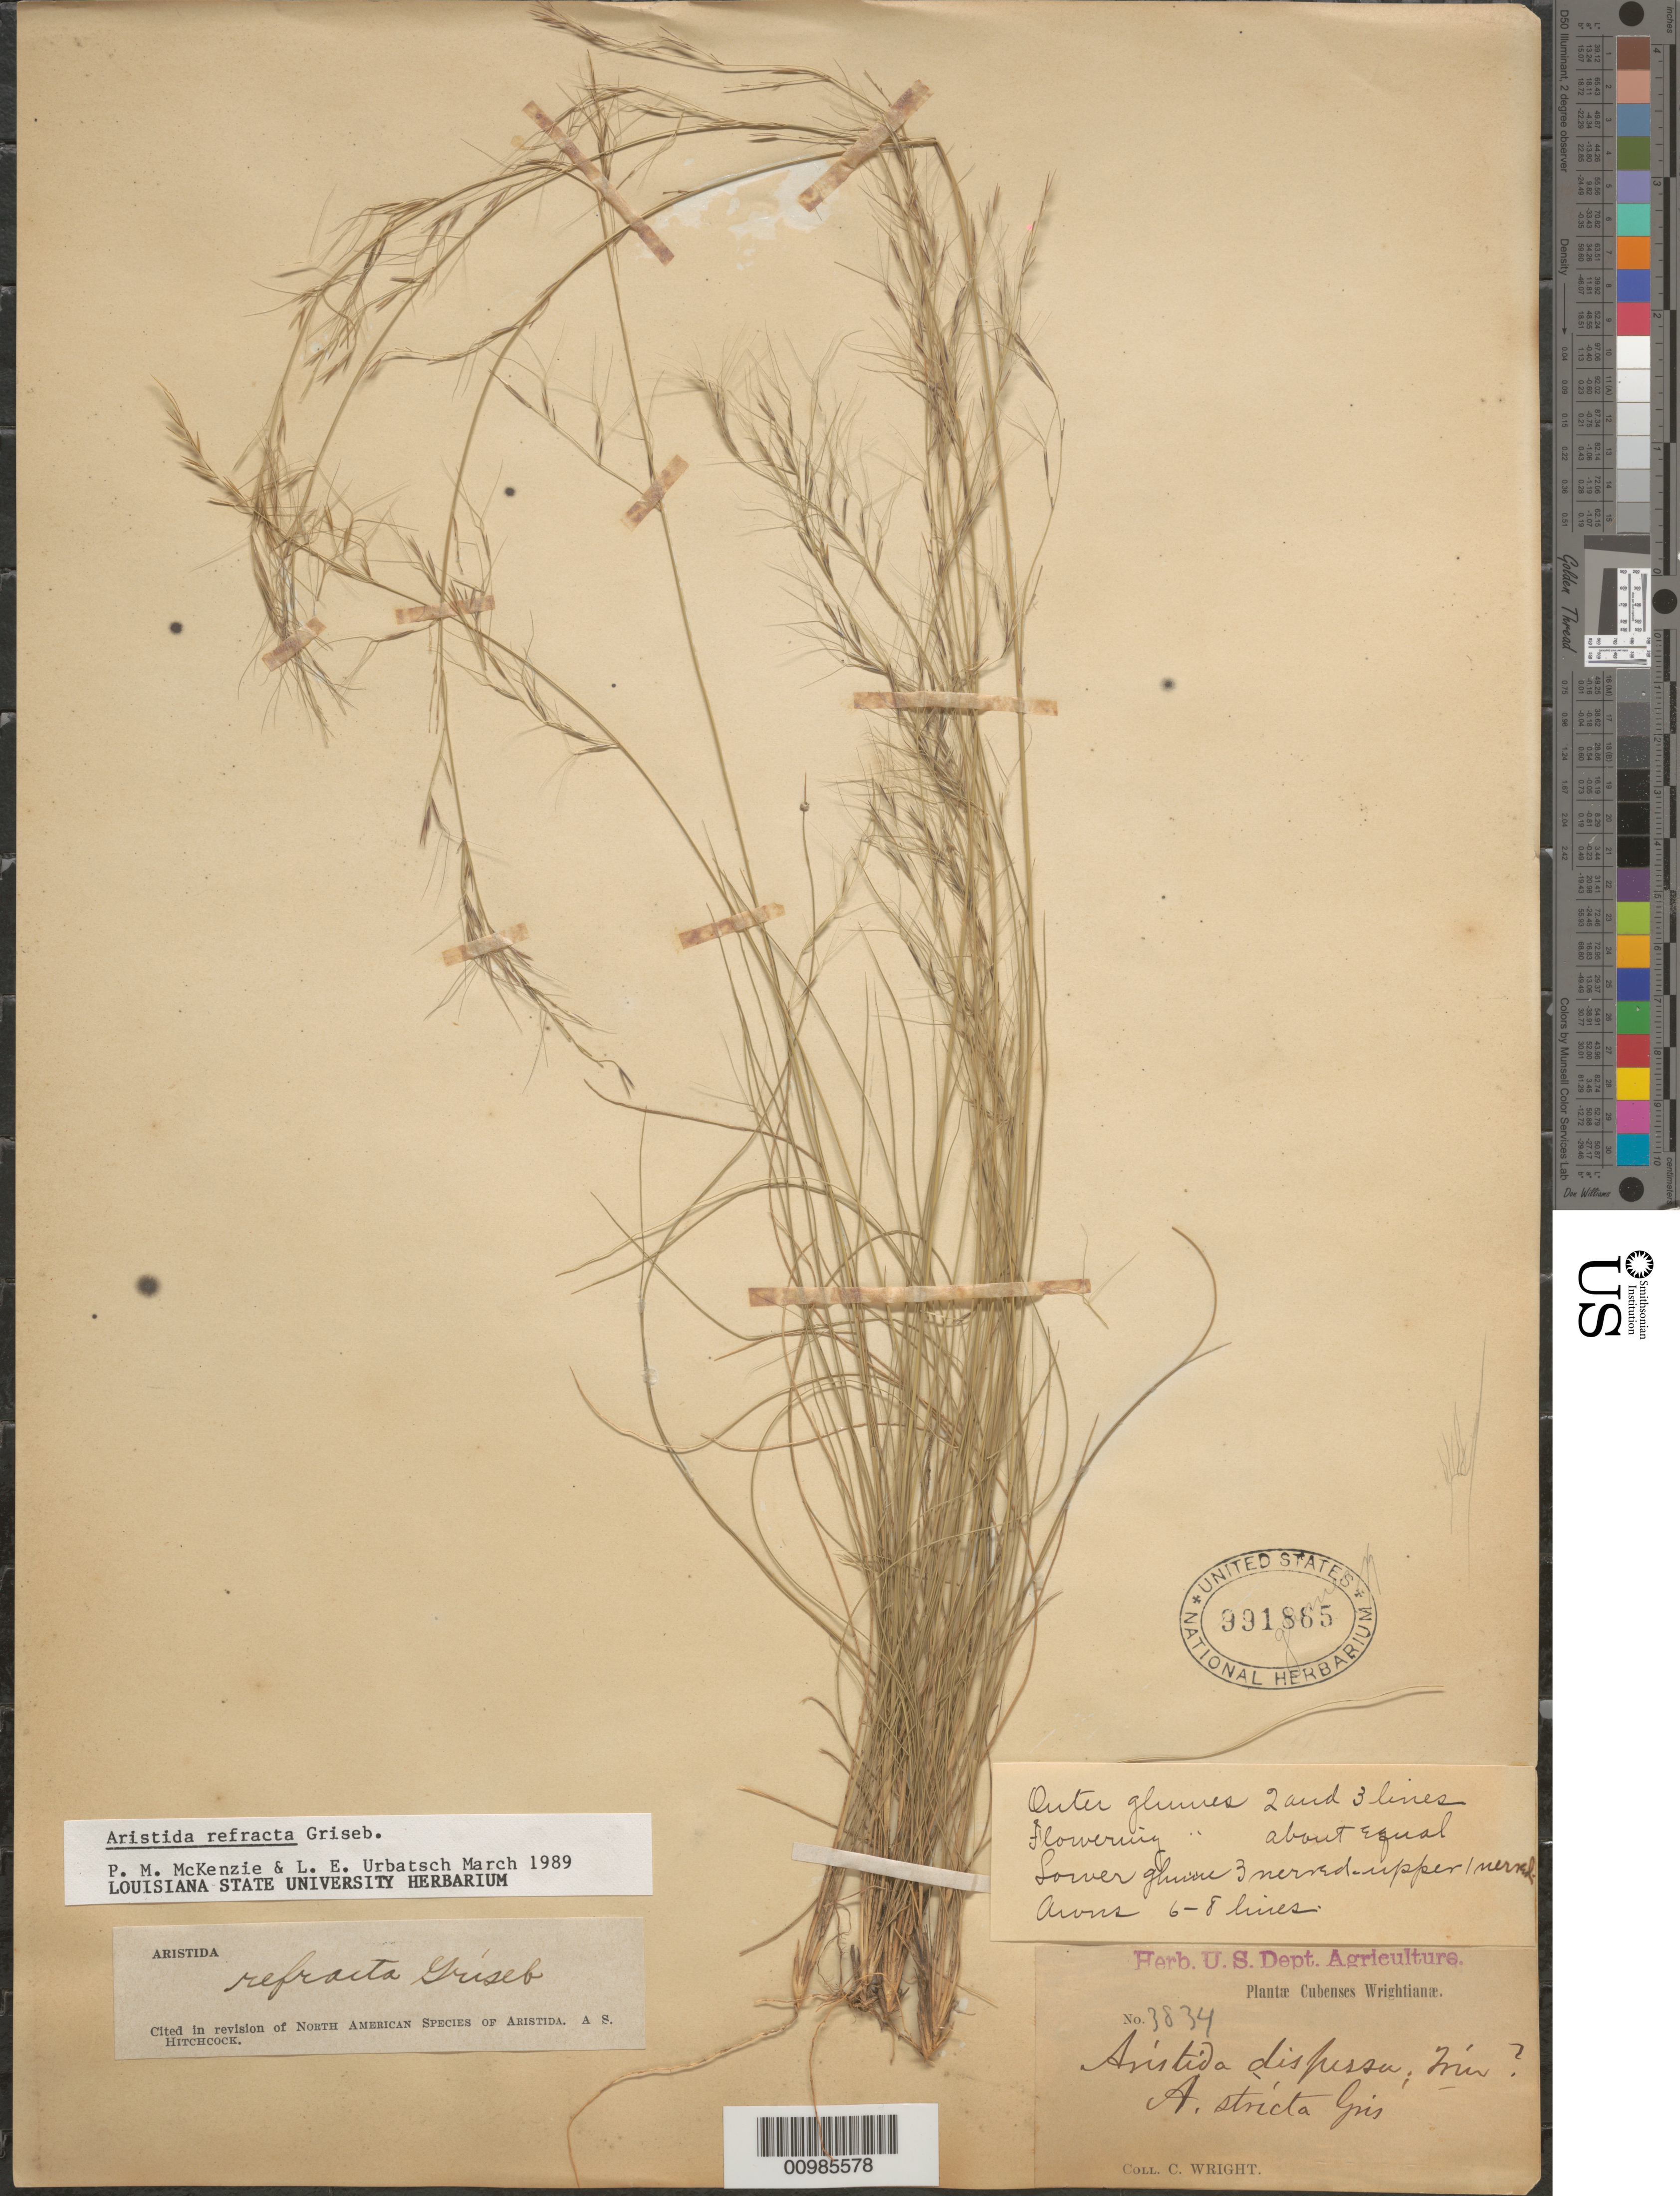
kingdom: Plantae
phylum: Tracheophyta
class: Liliopsida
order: Poales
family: Poaceae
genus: Aristida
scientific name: Aristida refracta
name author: Griseb.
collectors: C. Wright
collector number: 3834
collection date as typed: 1800 to 1899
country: Cuba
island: Cuba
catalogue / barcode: US 991865